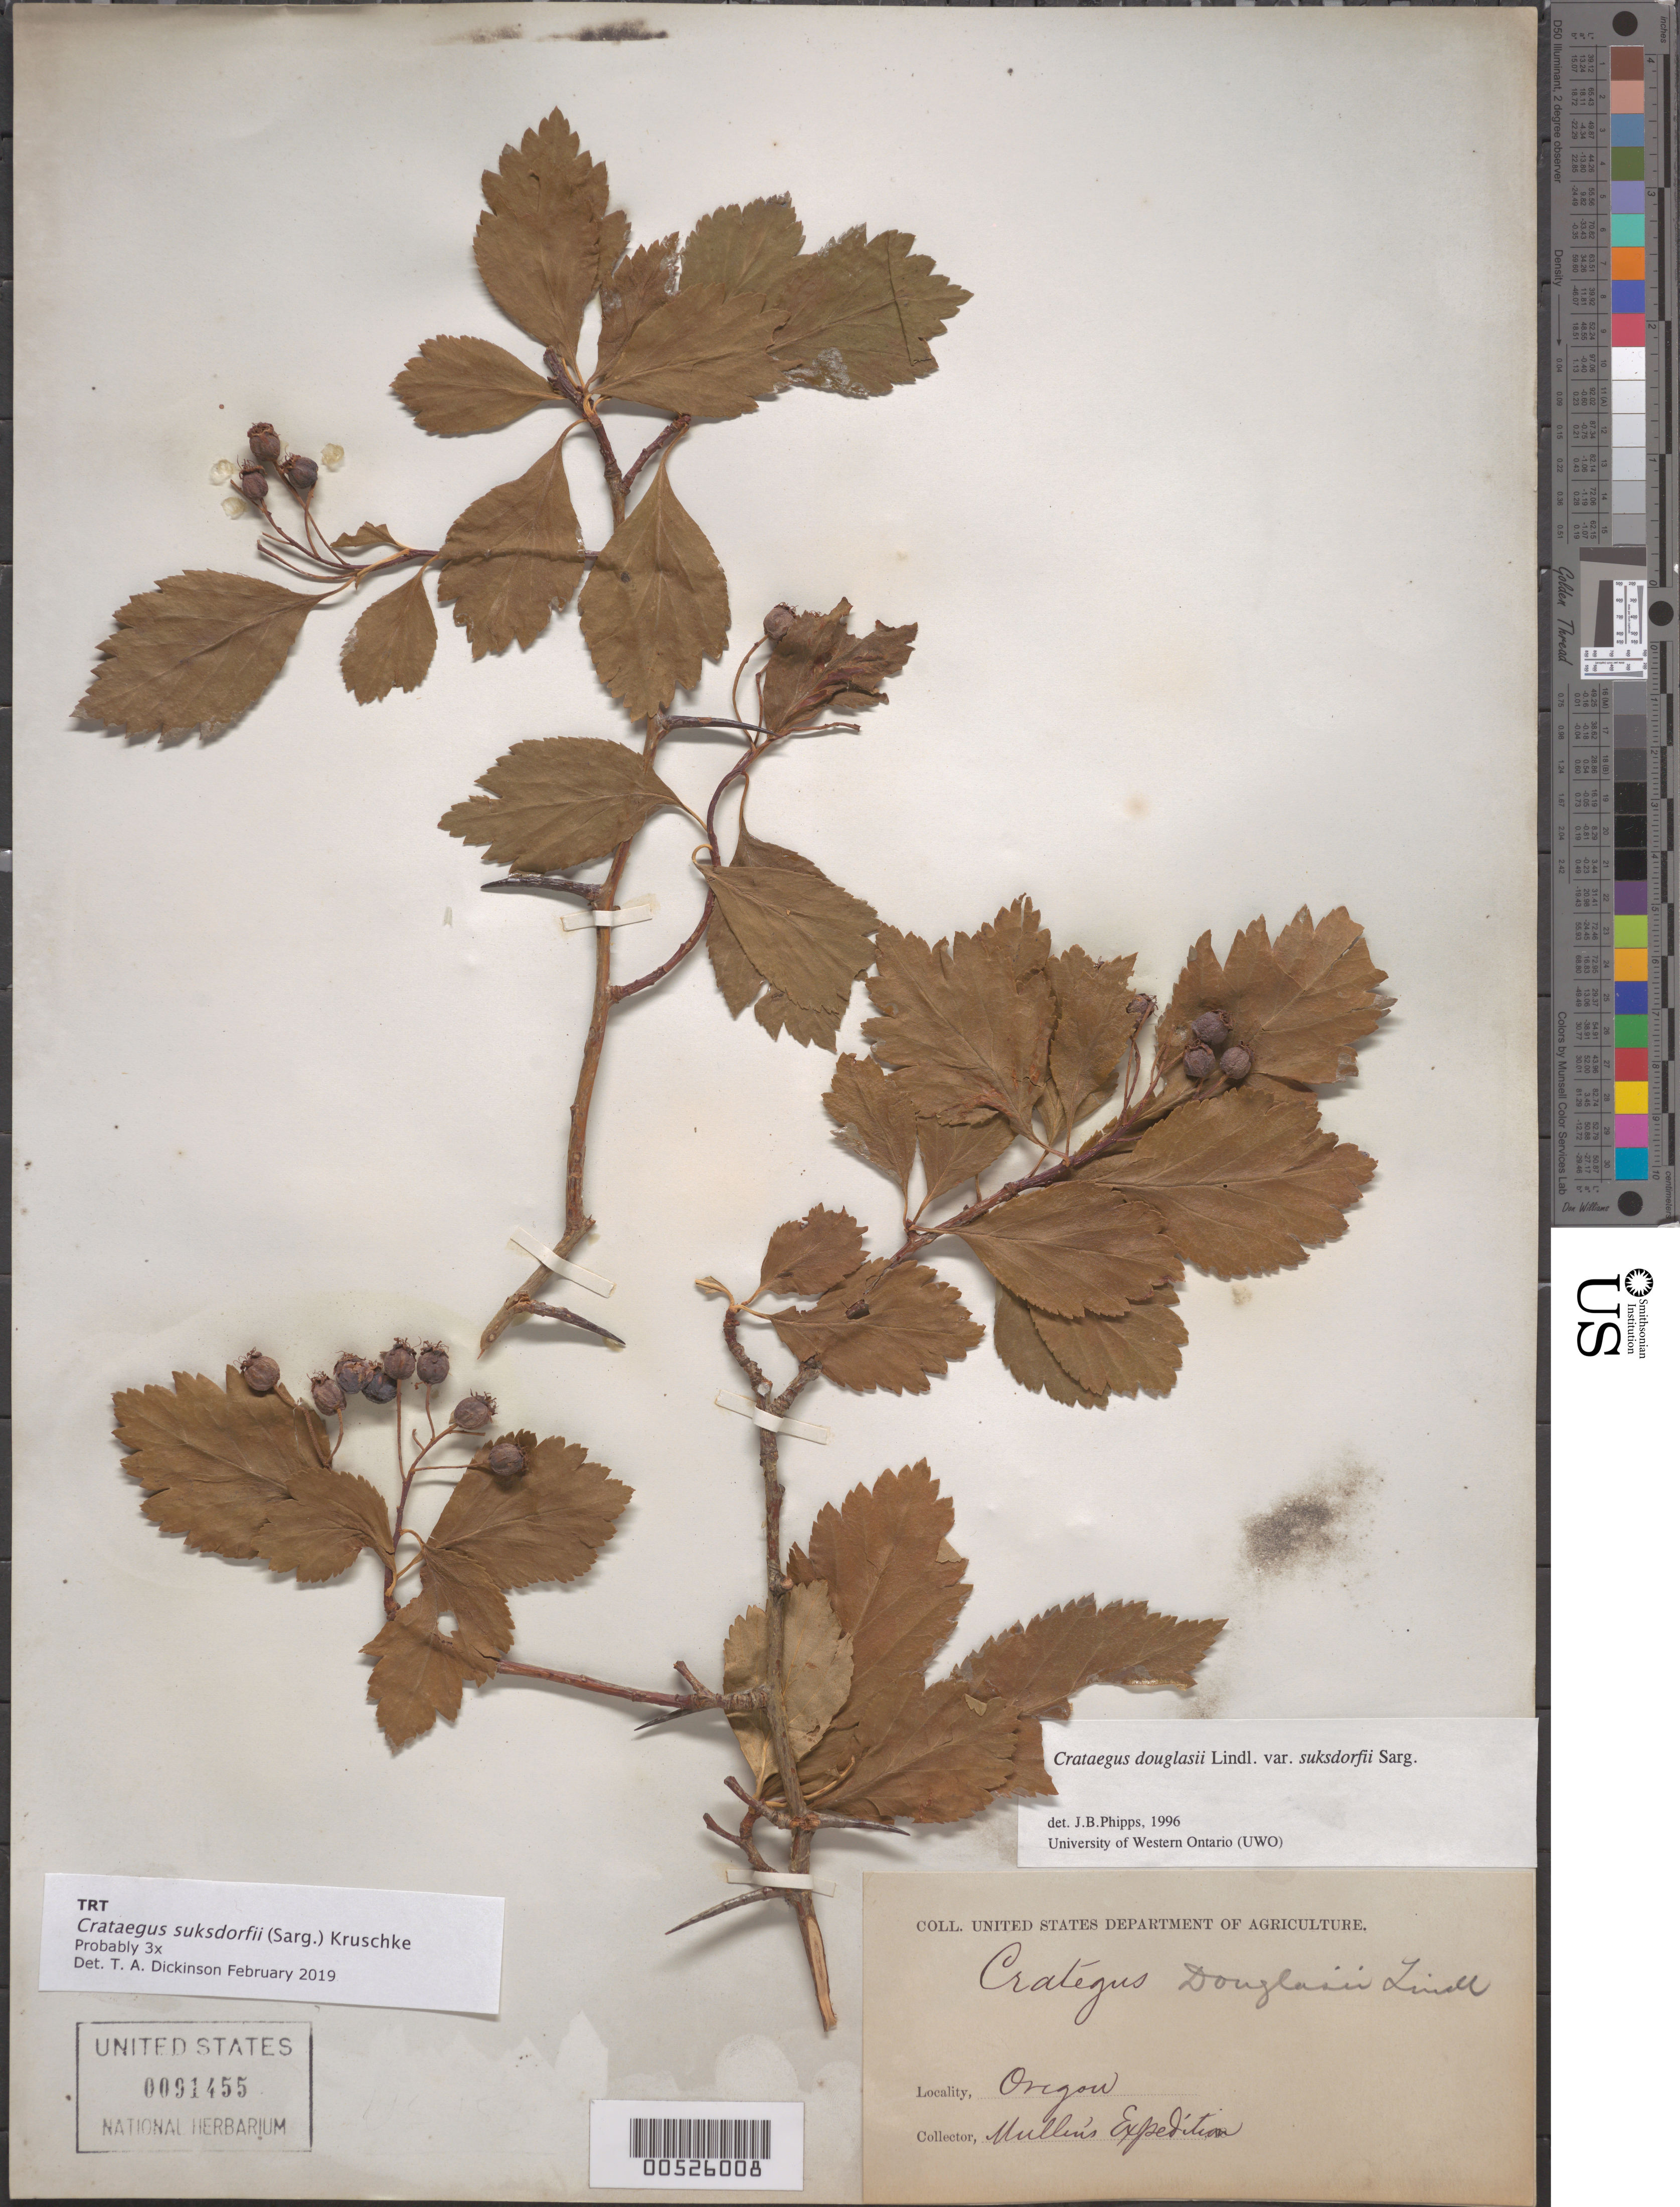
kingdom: Plantae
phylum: Tracheophyta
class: Magnoliopsida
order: Rosales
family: Rosaceae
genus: Crataegus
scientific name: Crataegus suksdorfii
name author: (Sarg.) Kruschke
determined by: Dickinson, Timothy A., Assistant Curator (TRT), University of Toronto (CANADA)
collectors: Mullin's Exped.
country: United States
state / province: Oregon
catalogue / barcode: US 91455